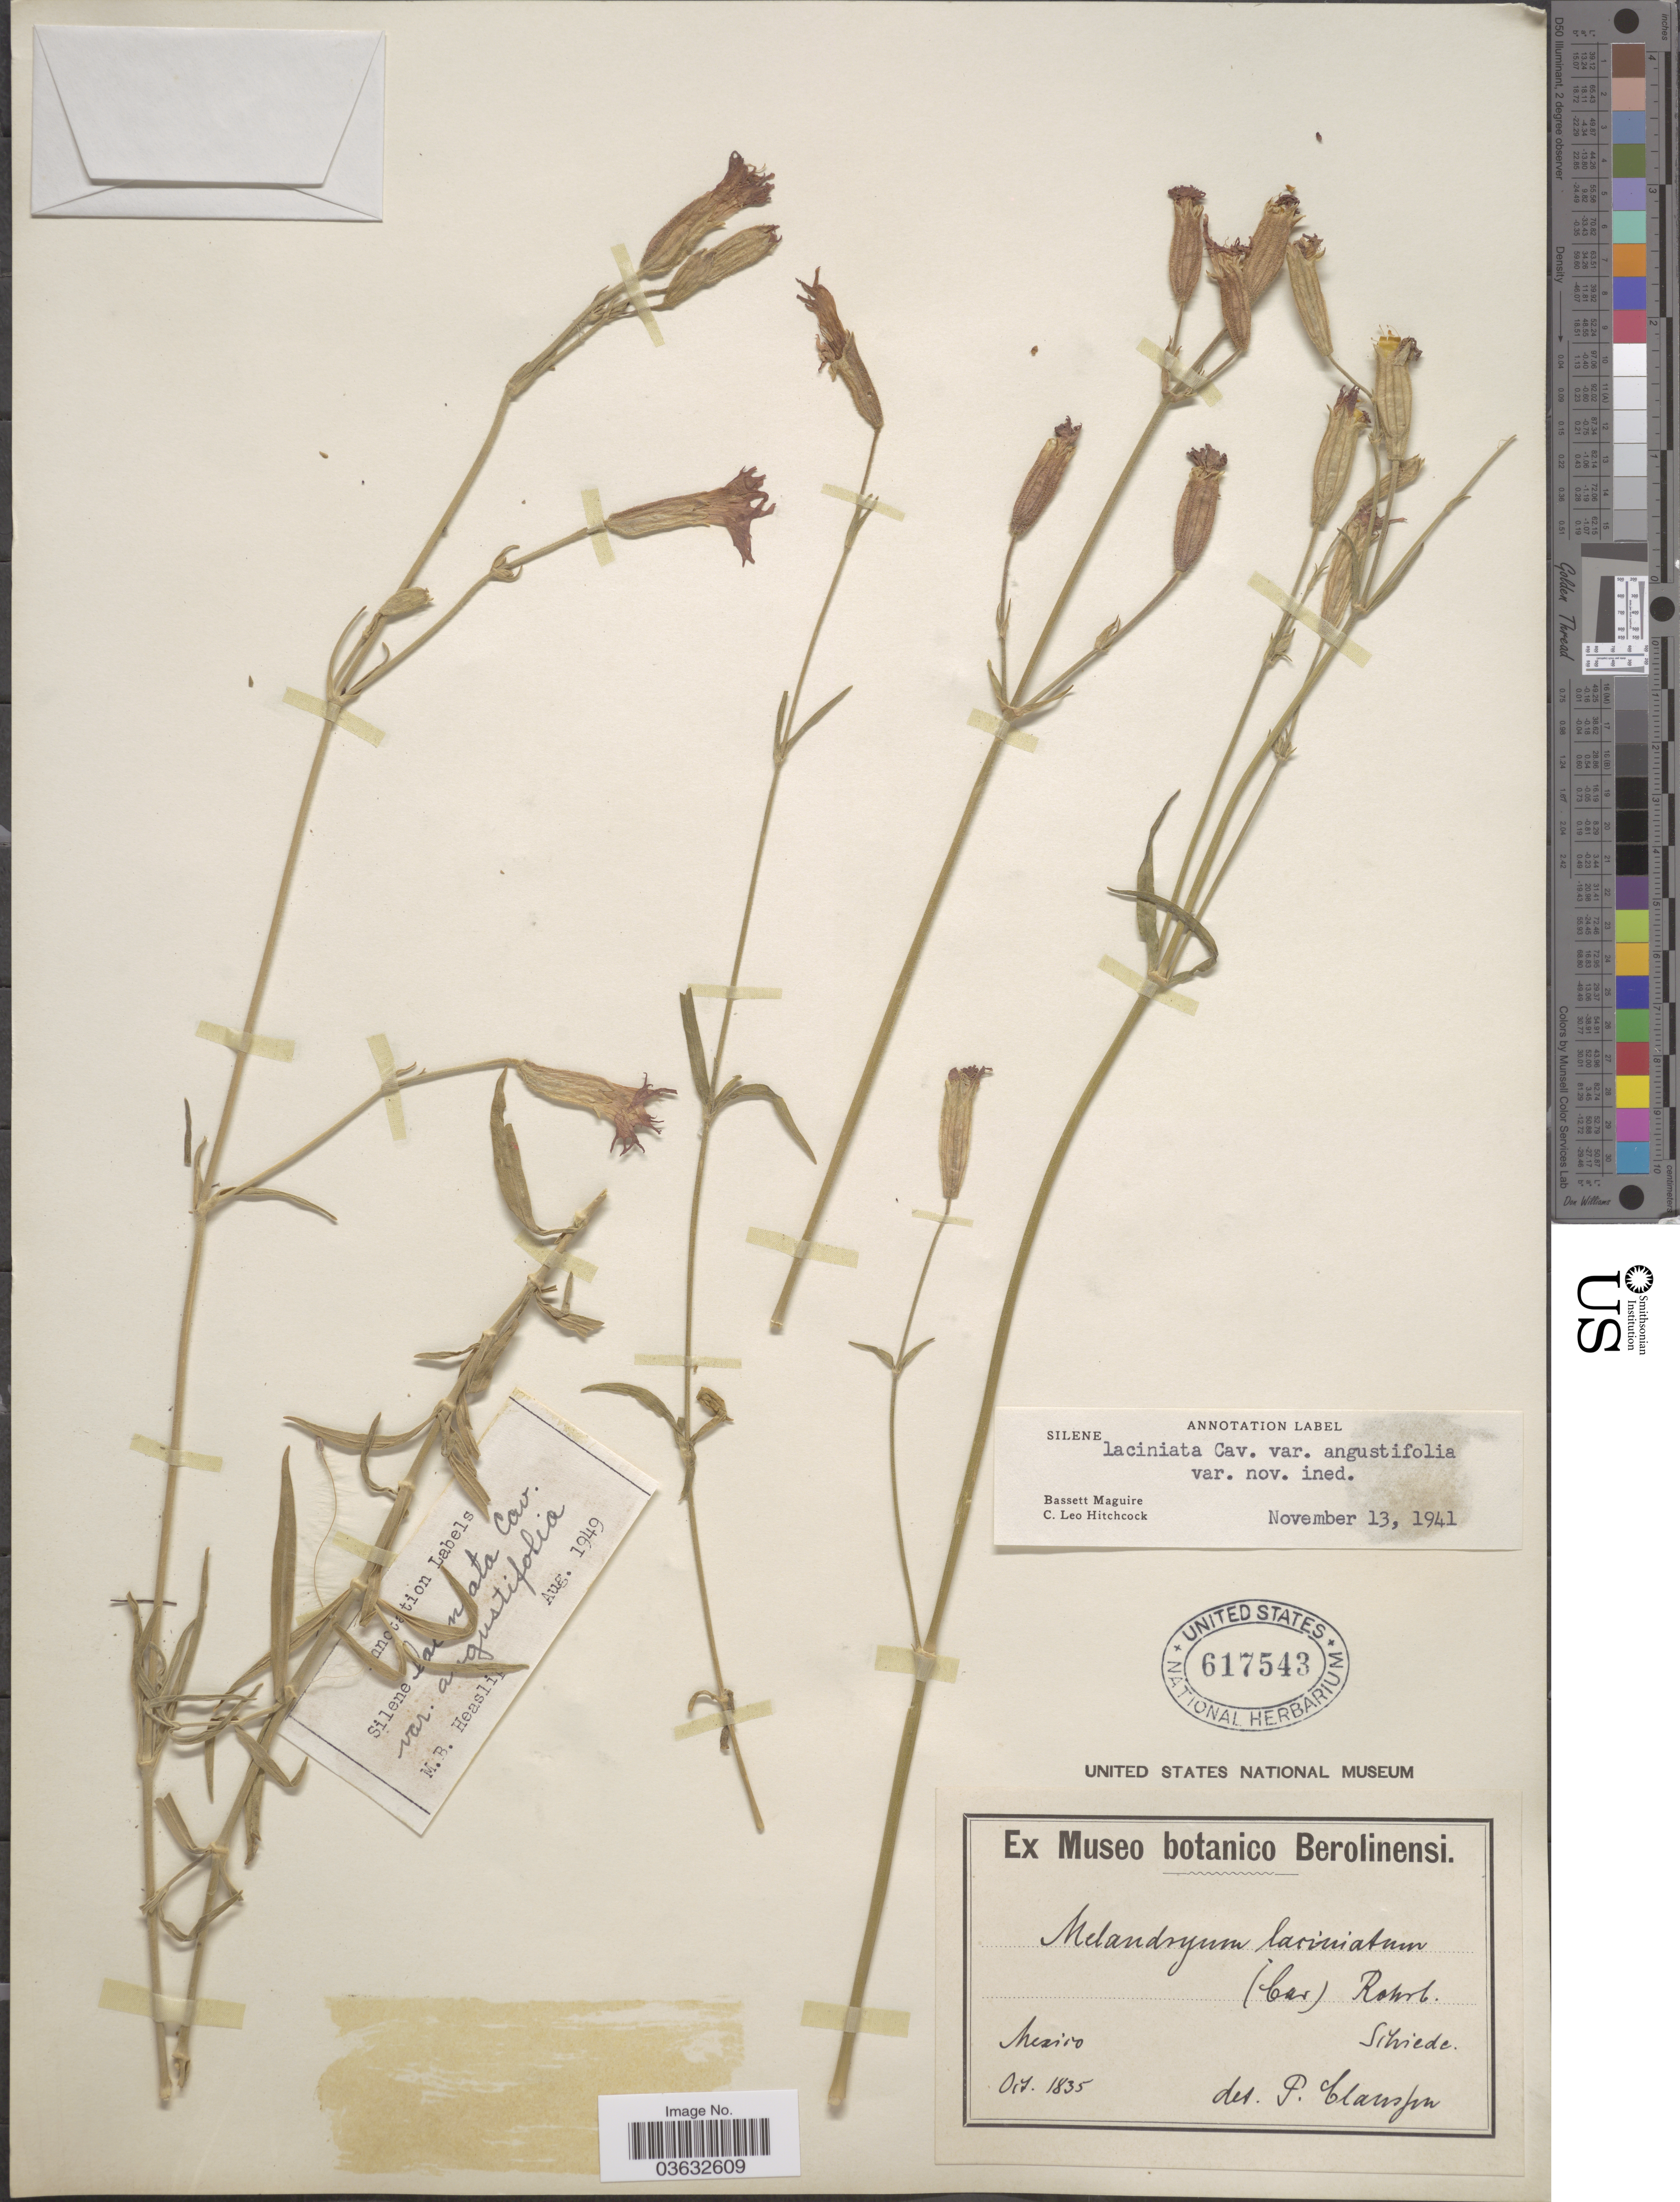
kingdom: Plantae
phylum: Tracheophyta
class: Magnoliopsida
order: Caryophyllales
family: Caryophyllaceae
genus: Silene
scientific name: Silene laciniata var. angustifolia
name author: C.L. Hitchc. & Maguire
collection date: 1835-10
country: Mexico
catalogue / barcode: US 617543